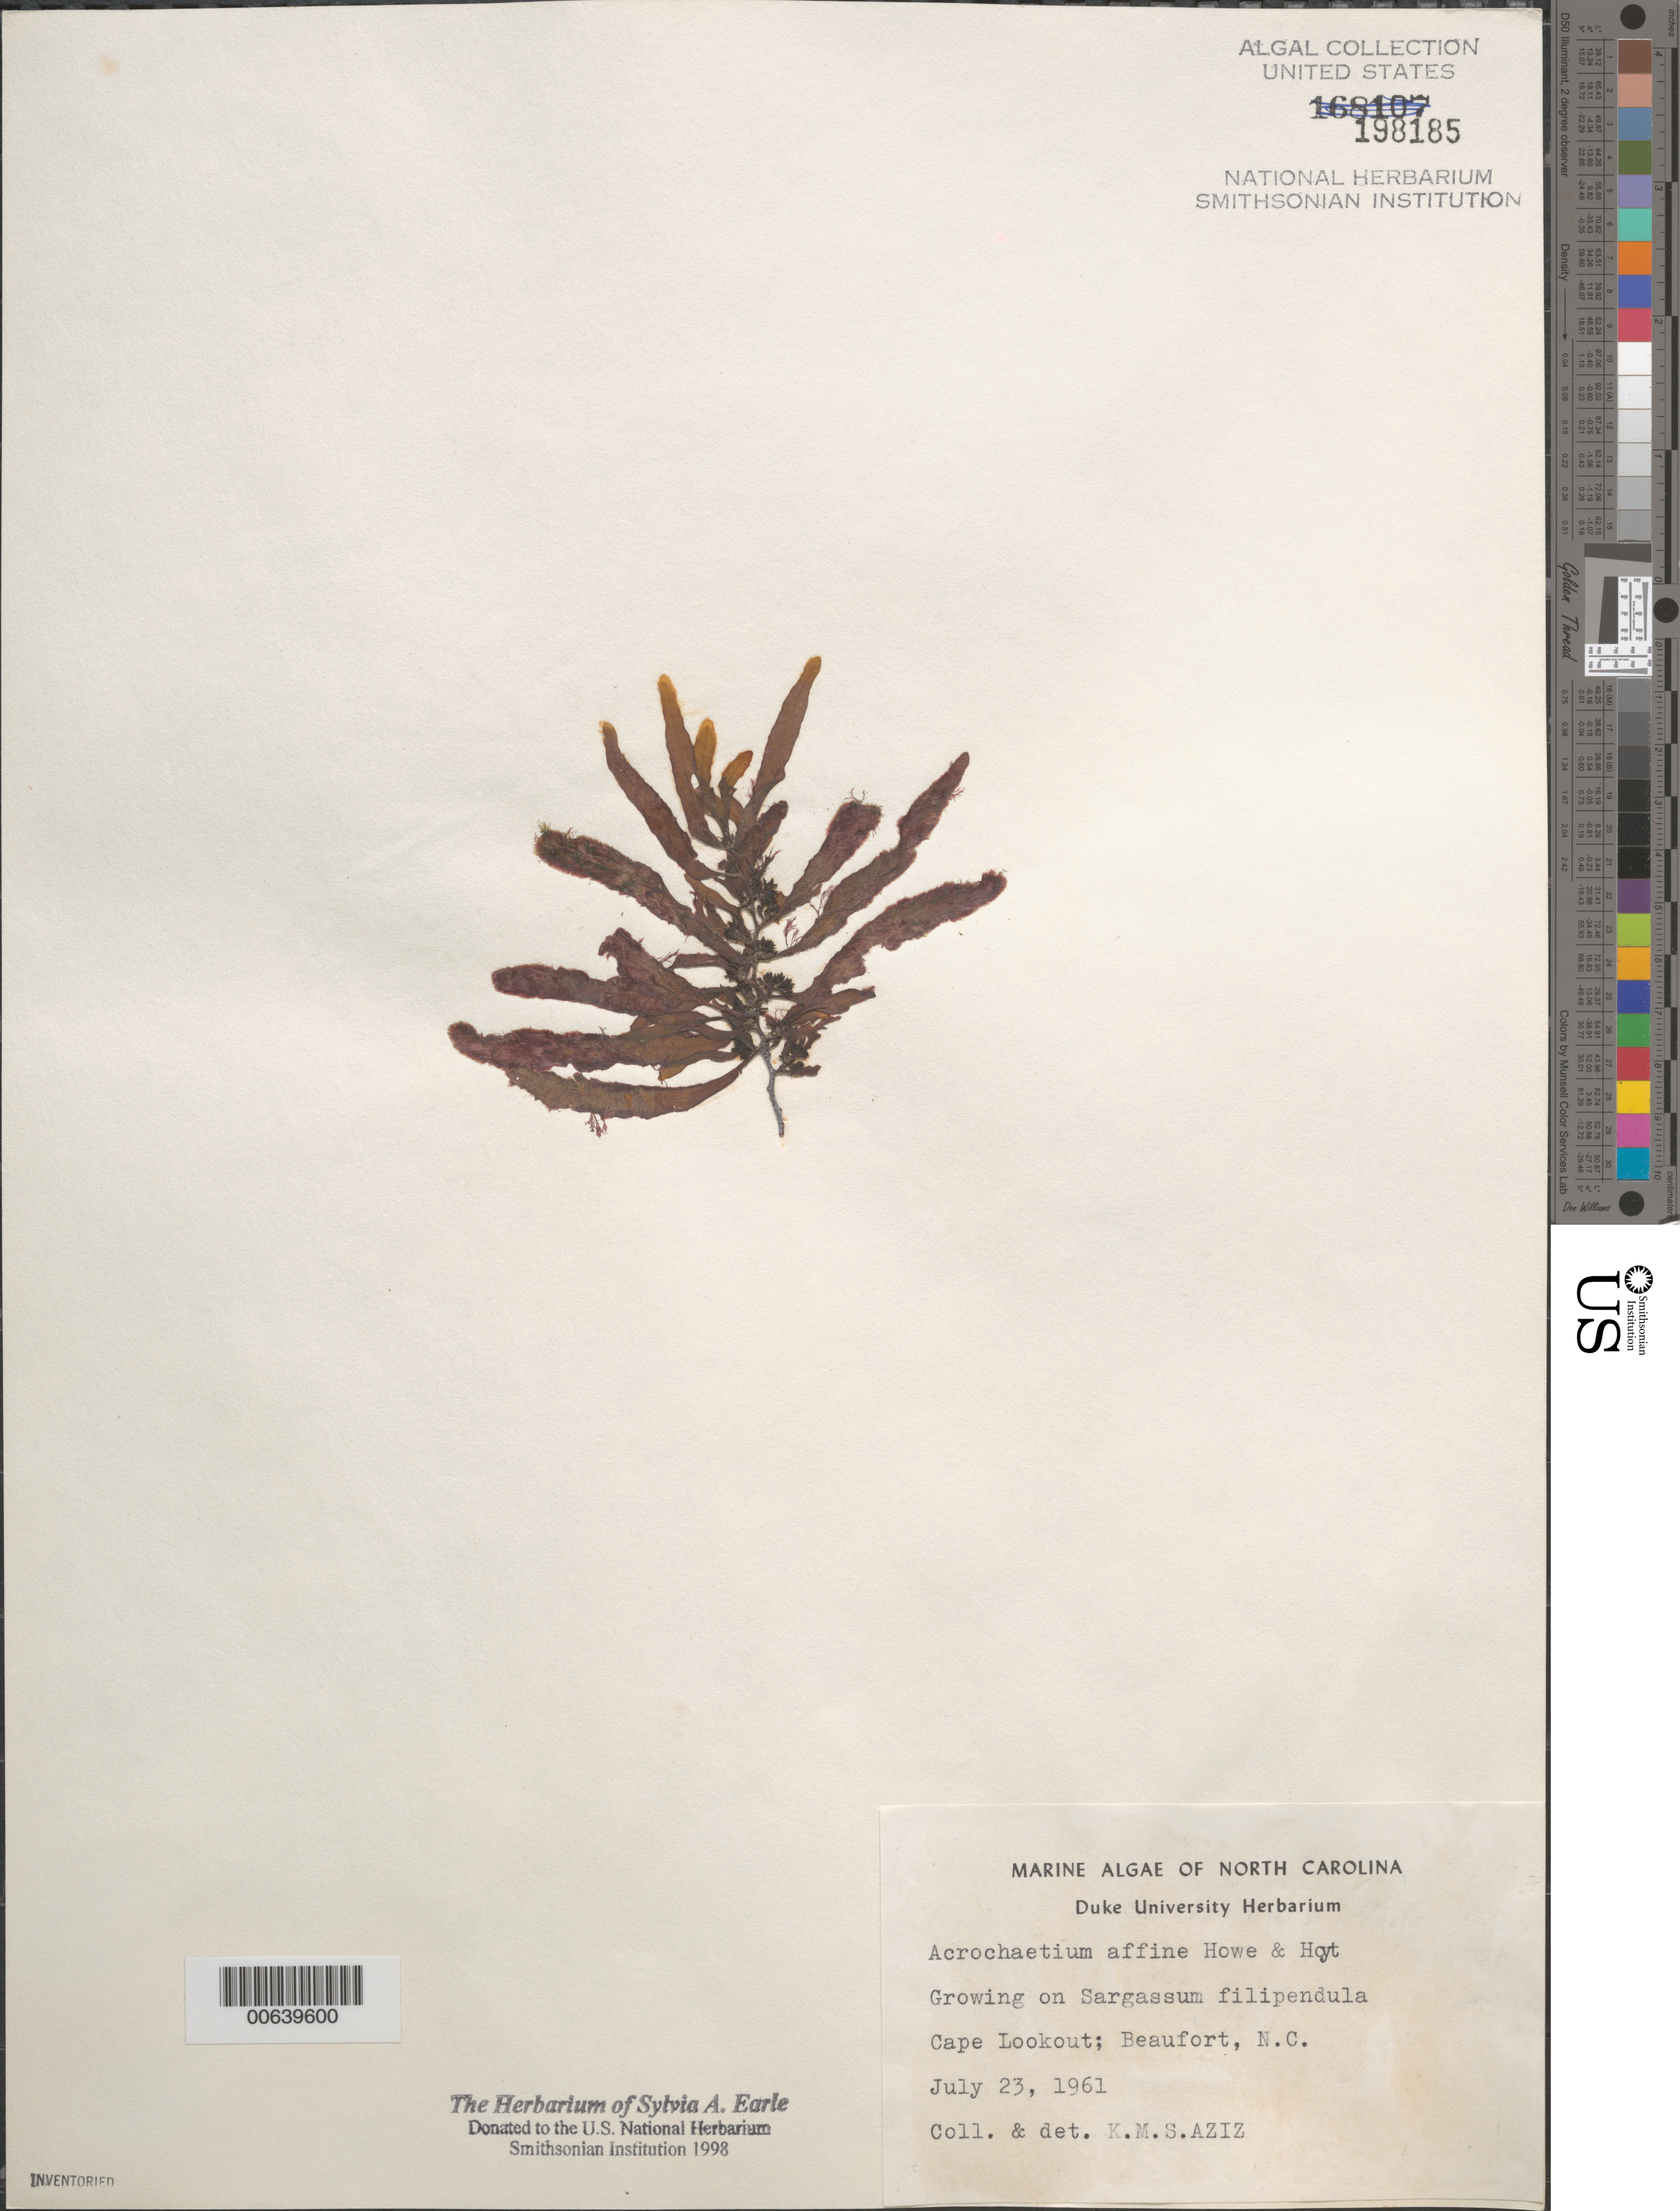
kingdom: Plantae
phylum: Rhodophyta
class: Florideophyceae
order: Acrochaetiales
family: Acrochaetiaceae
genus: Acrochaetium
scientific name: Acrochaetium affine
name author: M. Howe & Hoyt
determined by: Aziz, K. M. S.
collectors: K. M. Aziz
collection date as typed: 23 Jul 1961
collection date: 1961-07-23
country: United States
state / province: North Carolina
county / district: Carteret County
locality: Cape Lookout, Beaufort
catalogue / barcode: US 198185